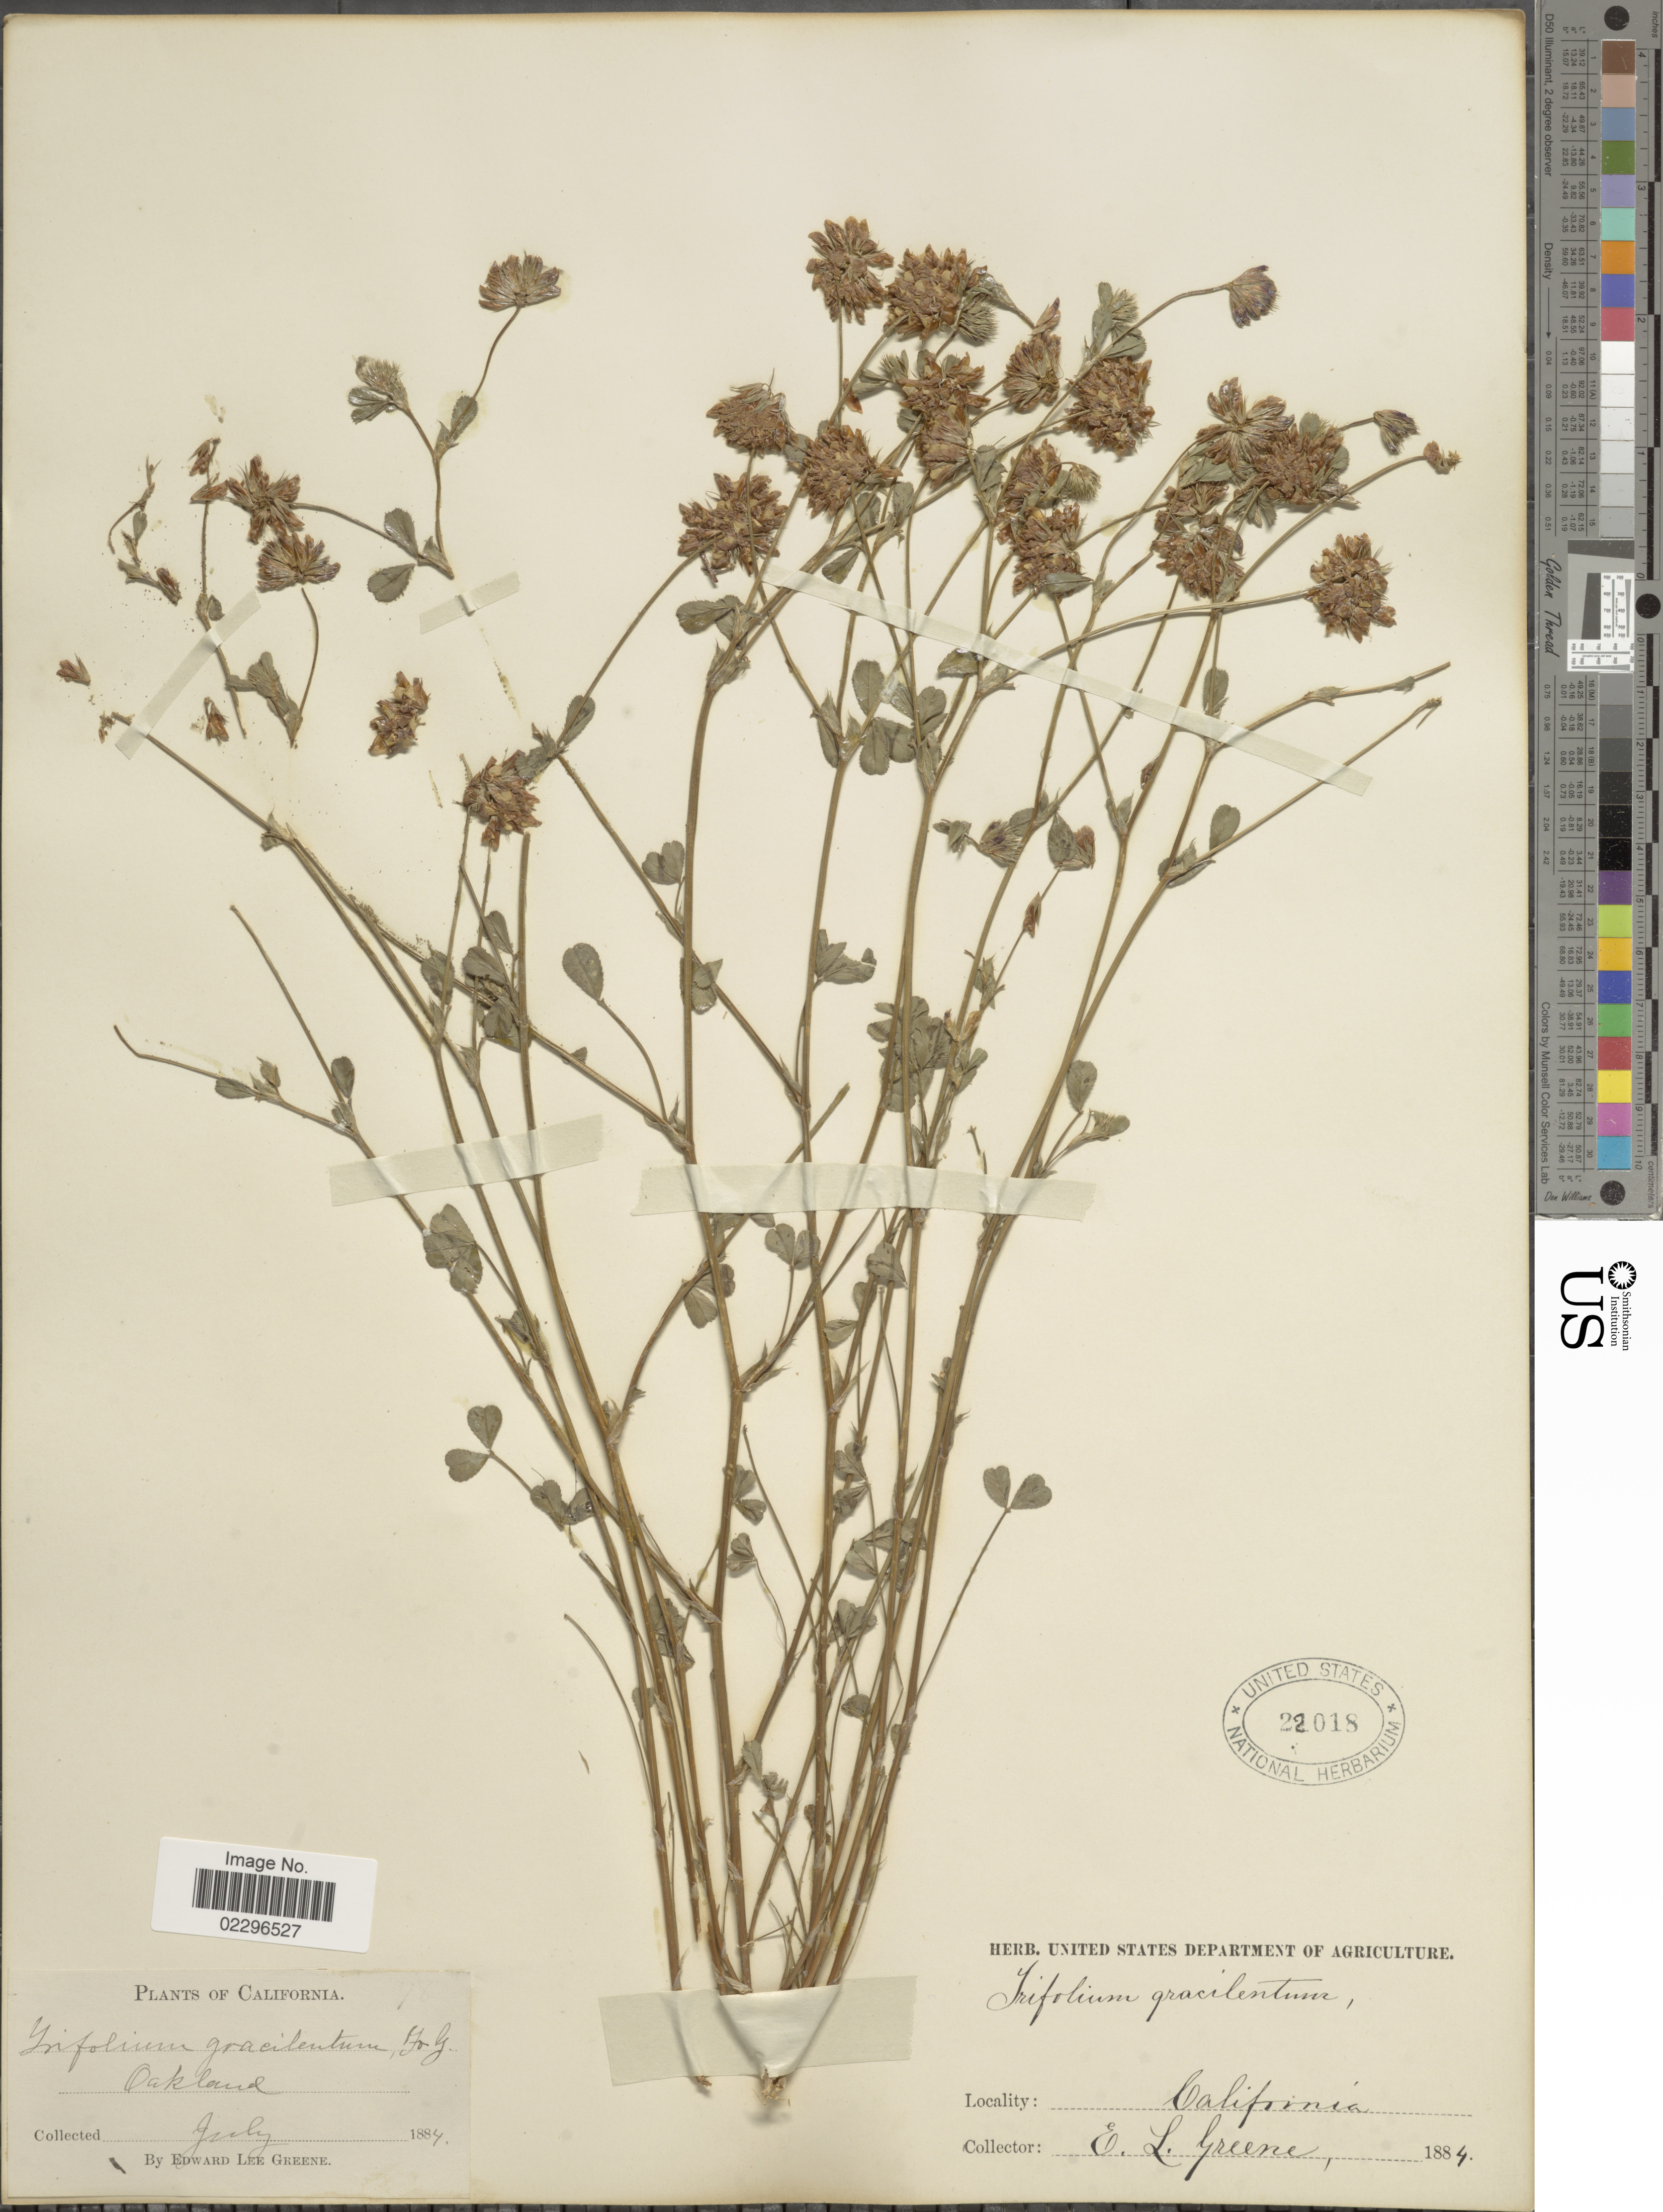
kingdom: Plantae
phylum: Tracheophyta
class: Magnoliopsida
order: Fabales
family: Fabaceae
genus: Trifolium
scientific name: Trifolium gracilentum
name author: Torr. & A. Gray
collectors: E. L. Greene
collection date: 1884-07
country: United States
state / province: California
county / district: Alameda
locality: Oakland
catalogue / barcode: US 22018